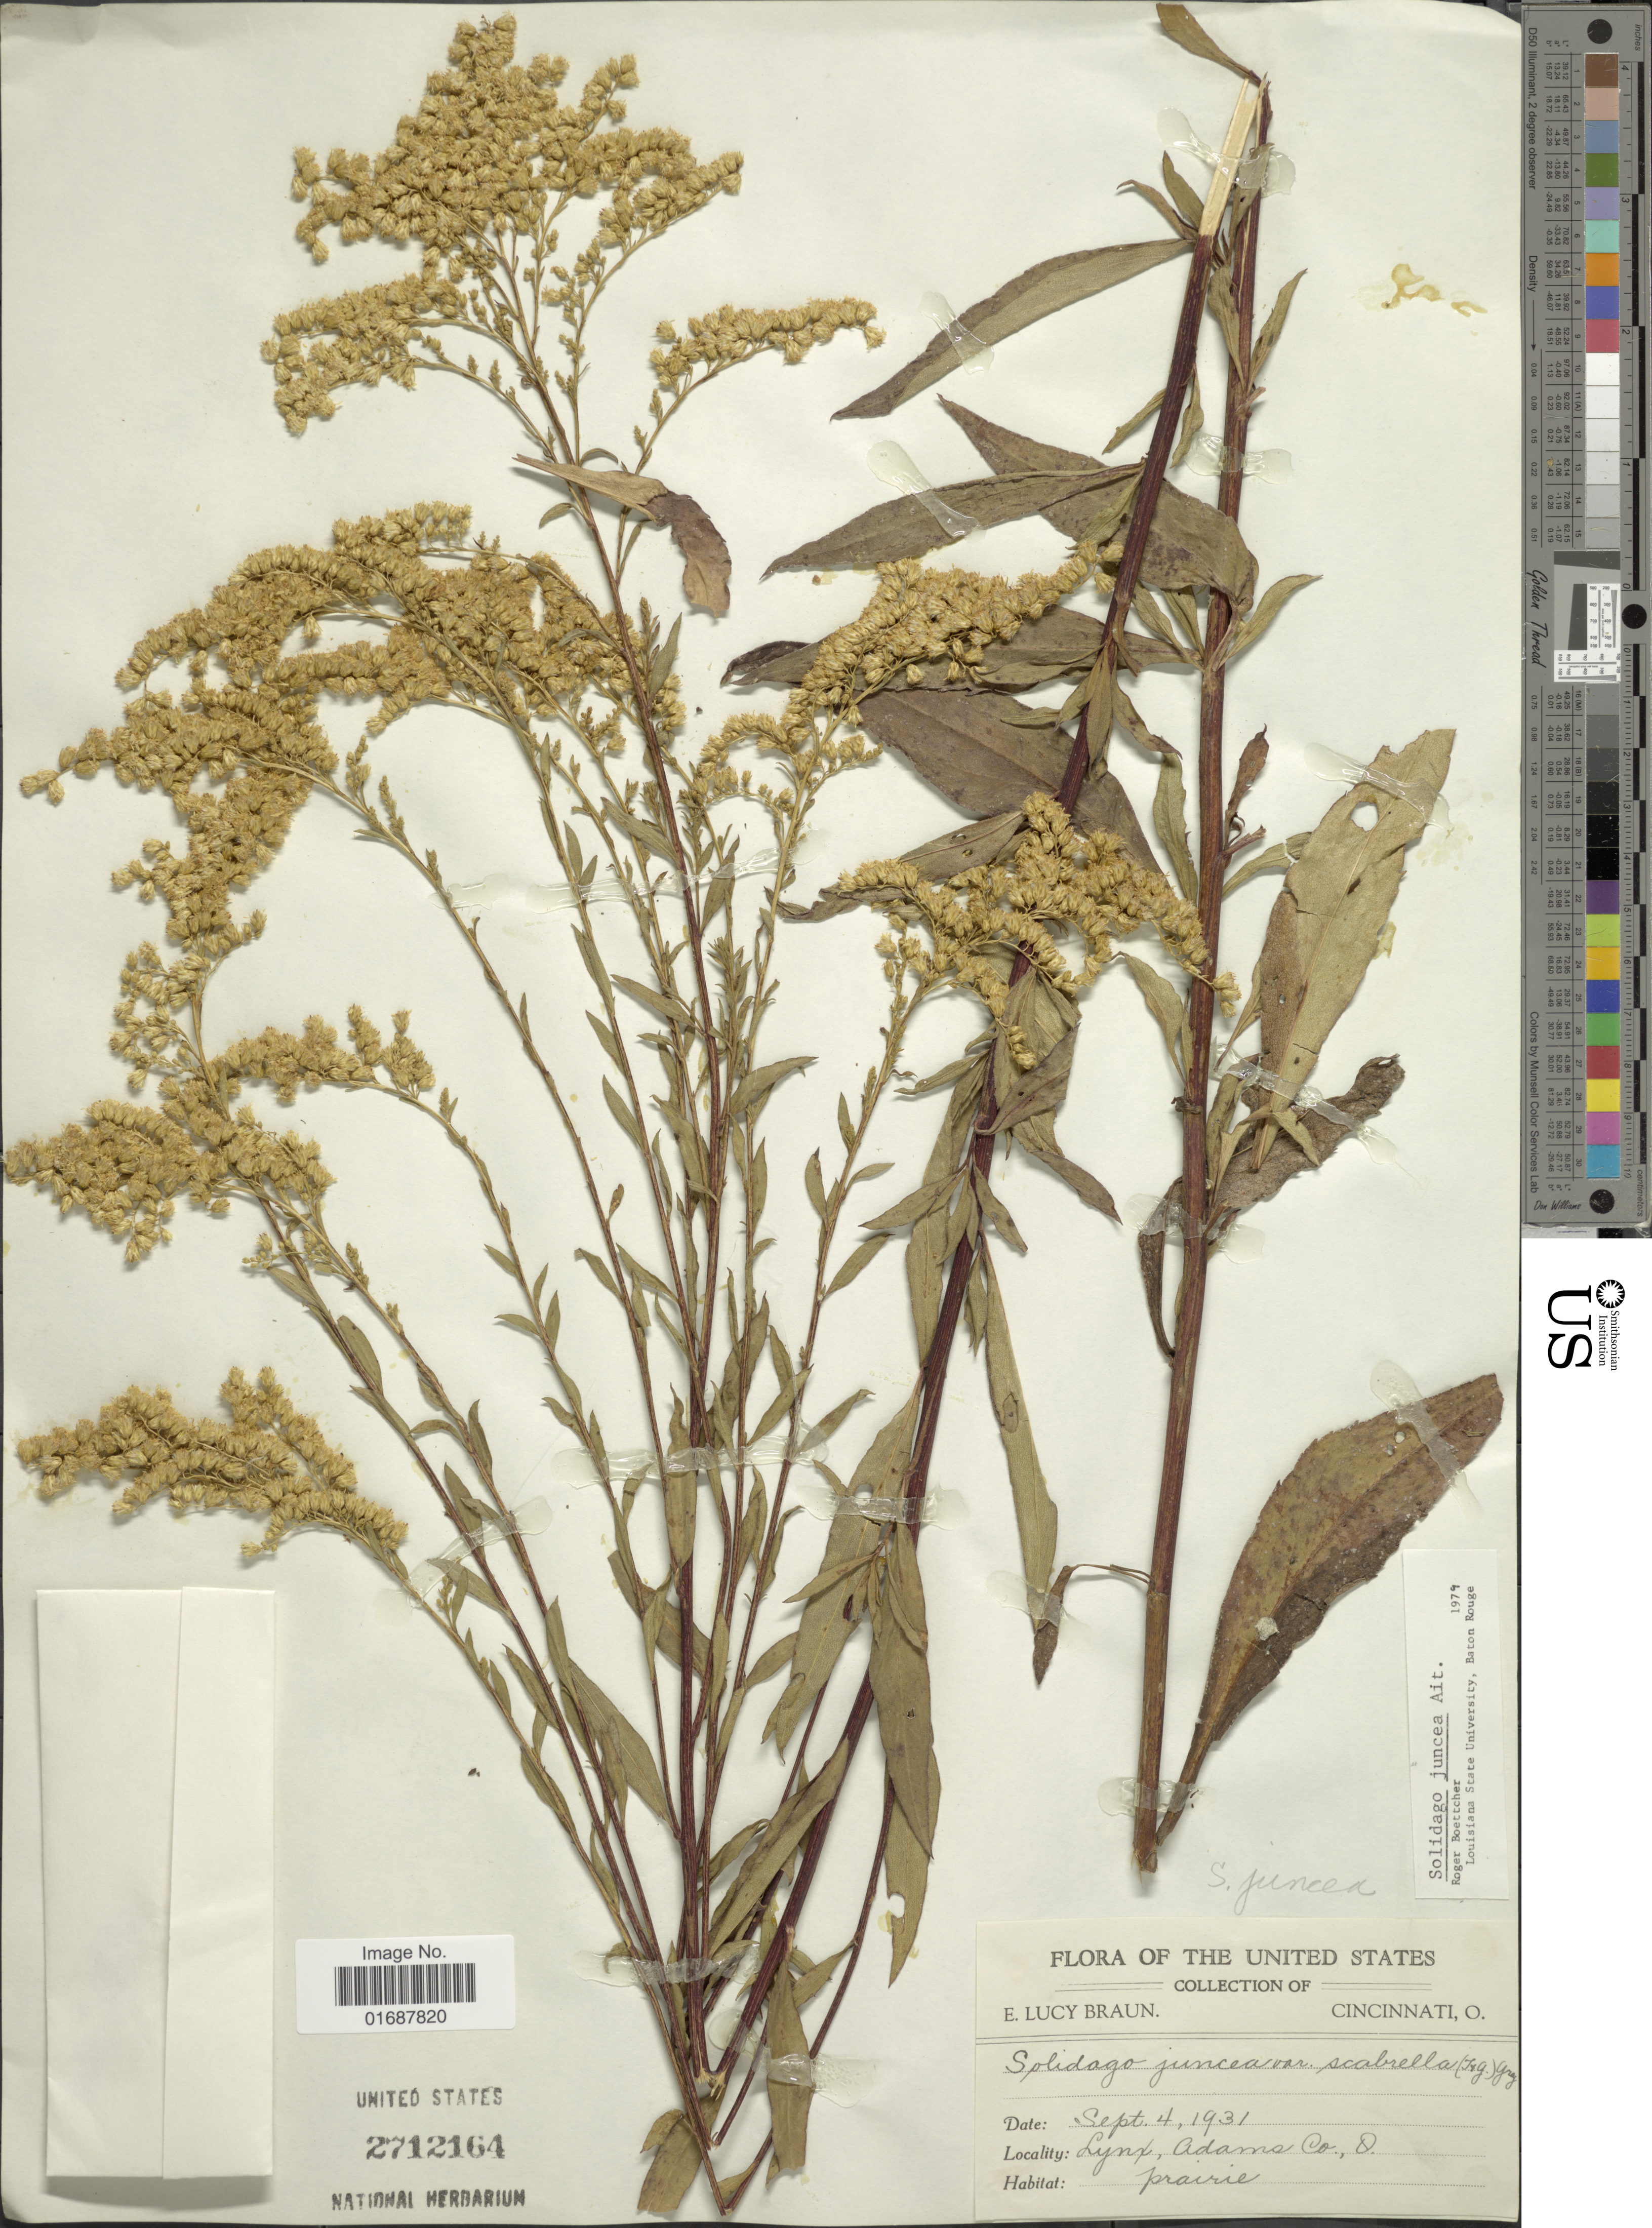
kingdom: Plantae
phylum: Tracheophyta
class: Magnoliopsida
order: Asterales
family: Asteraceae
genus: Solidago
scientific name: Solidago juncea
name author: Aiton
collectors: E. L. Braun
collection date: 1931-09-04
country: United States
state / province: Ohio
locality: Lynx, Adams Co.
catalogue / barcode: US 2712164